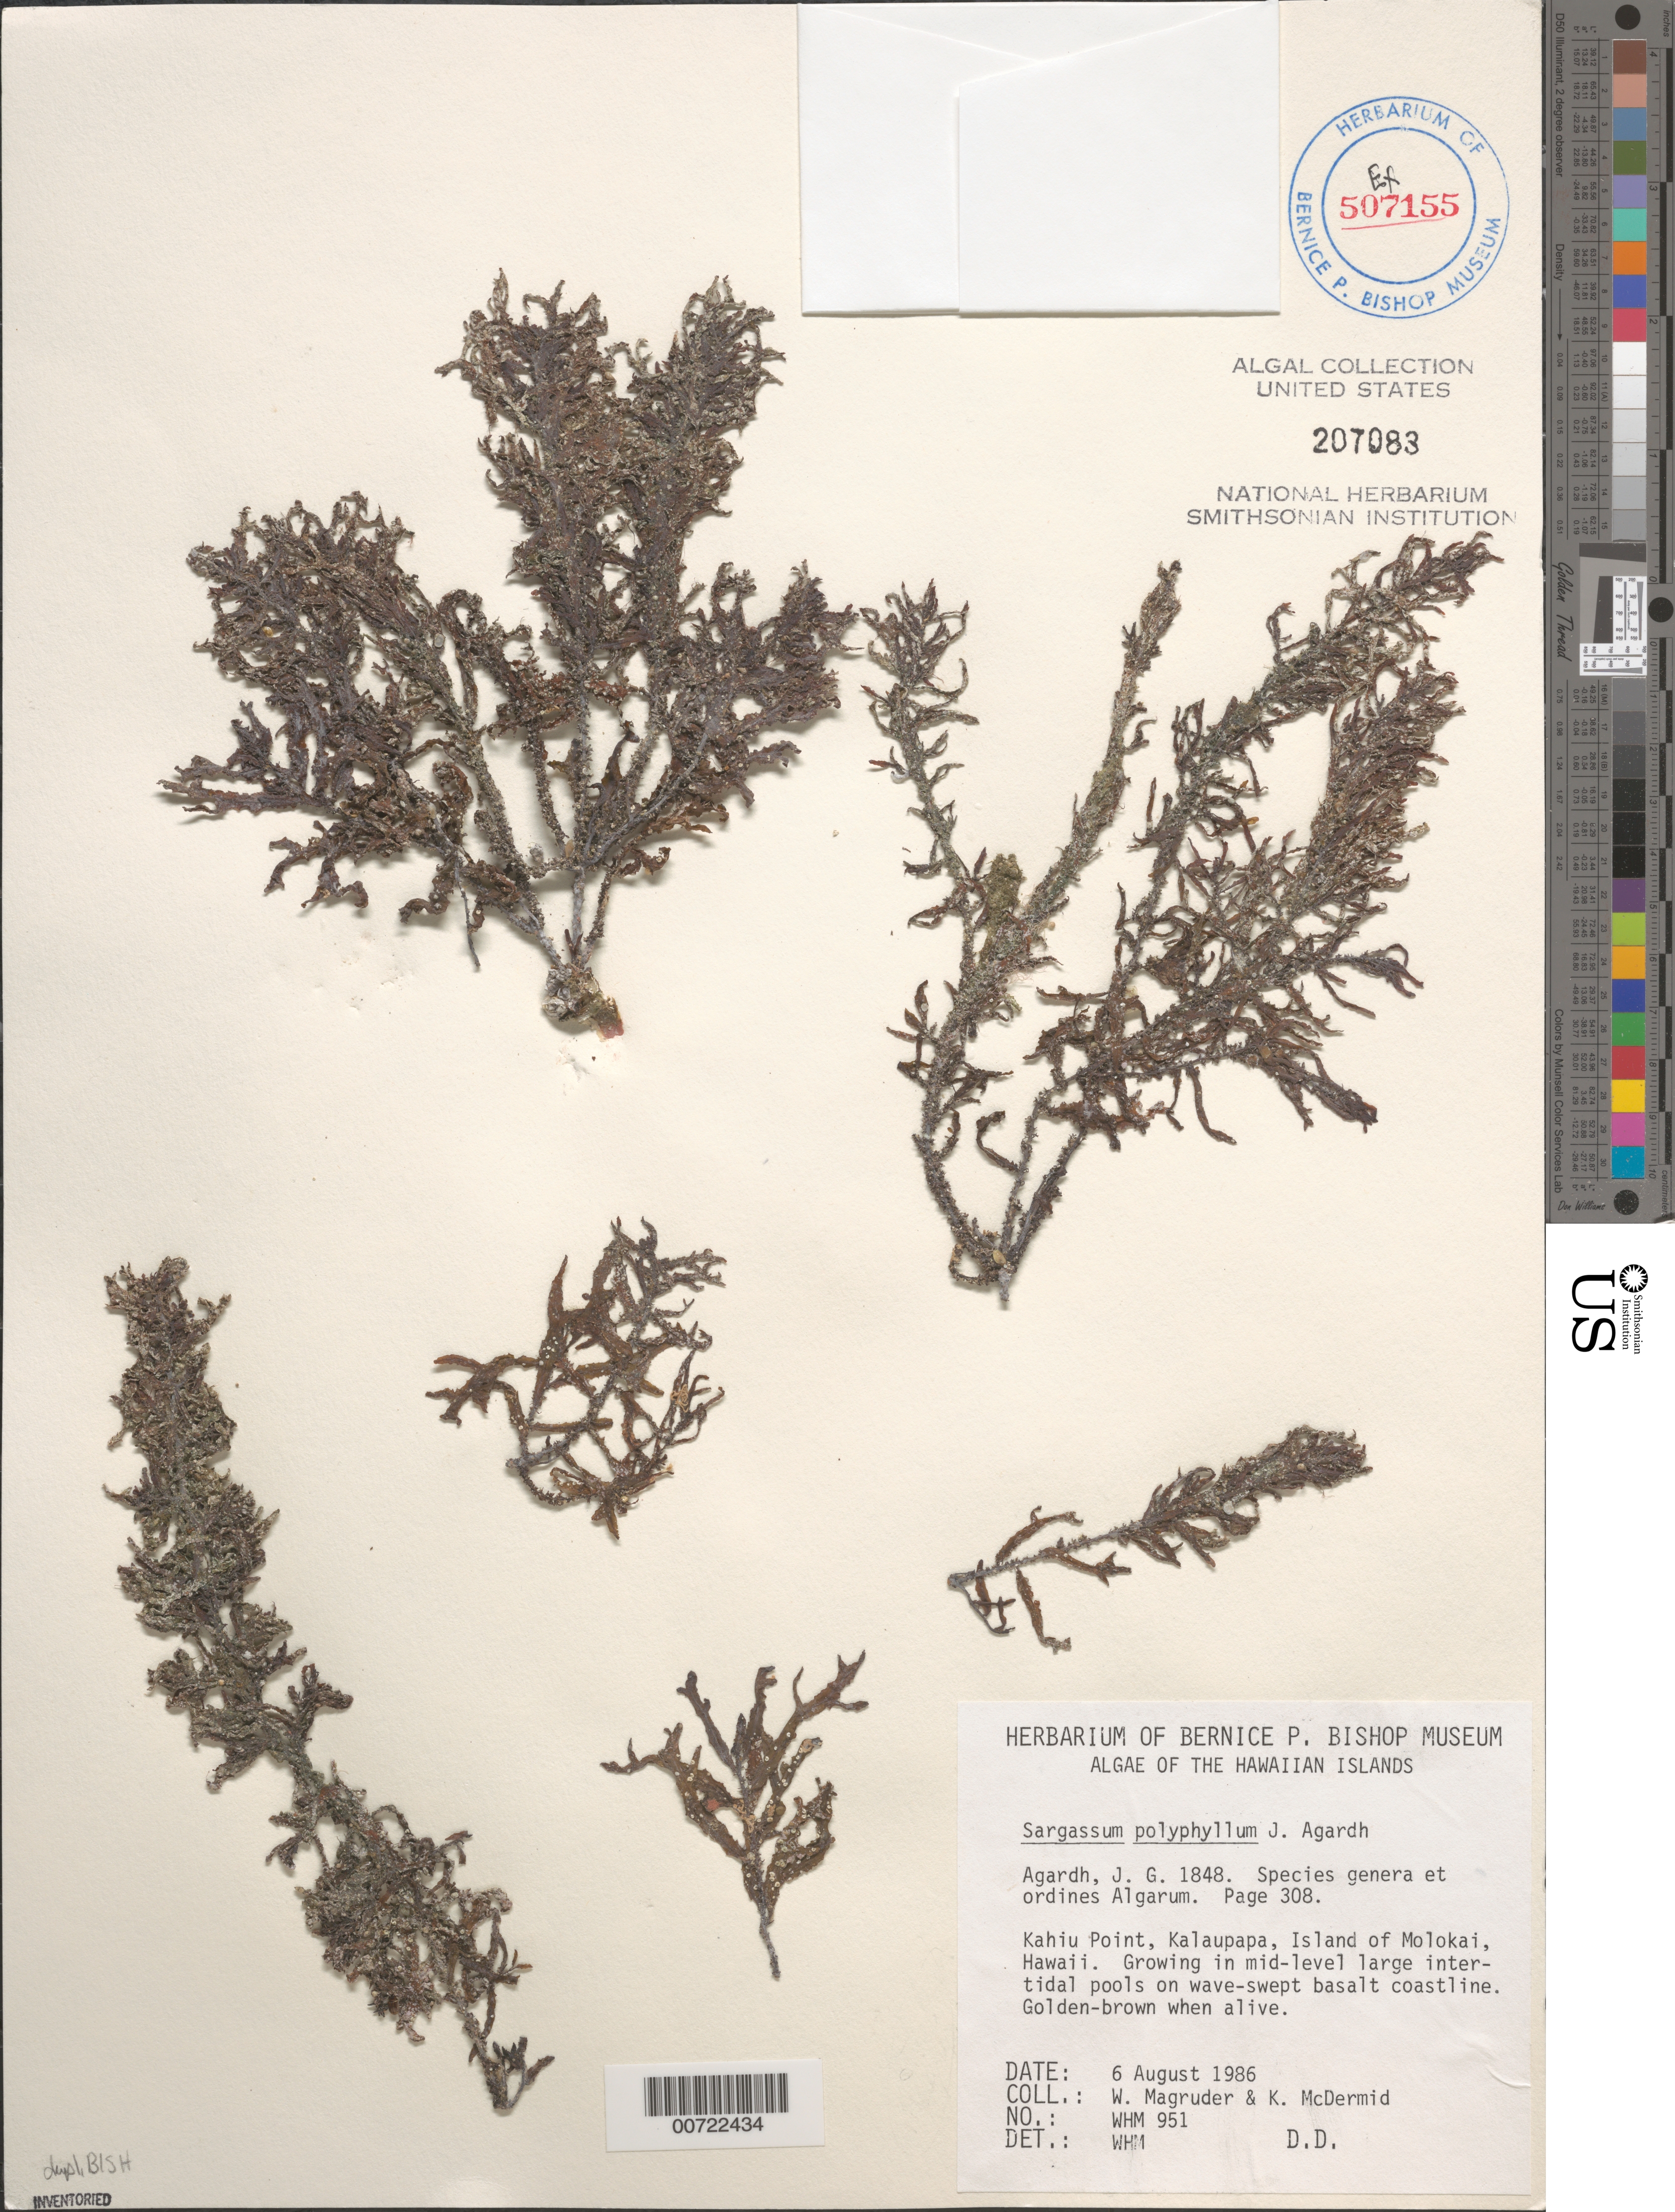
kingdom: Chromista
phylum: Ochrophyta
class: Phaeophyceae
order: Fucales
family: Sargassaceae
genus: Sargassum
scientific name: Sargassum polyphyllum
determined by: Magruder, W. H.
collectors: W. Magruder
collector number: WHM 951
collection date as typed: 06 Aug 1986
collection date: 1986-08-06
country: United States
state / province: Hawaii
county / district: Maui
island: Moloka'i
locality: Kahiu Point, Kalaupapa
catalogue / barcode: US 207083